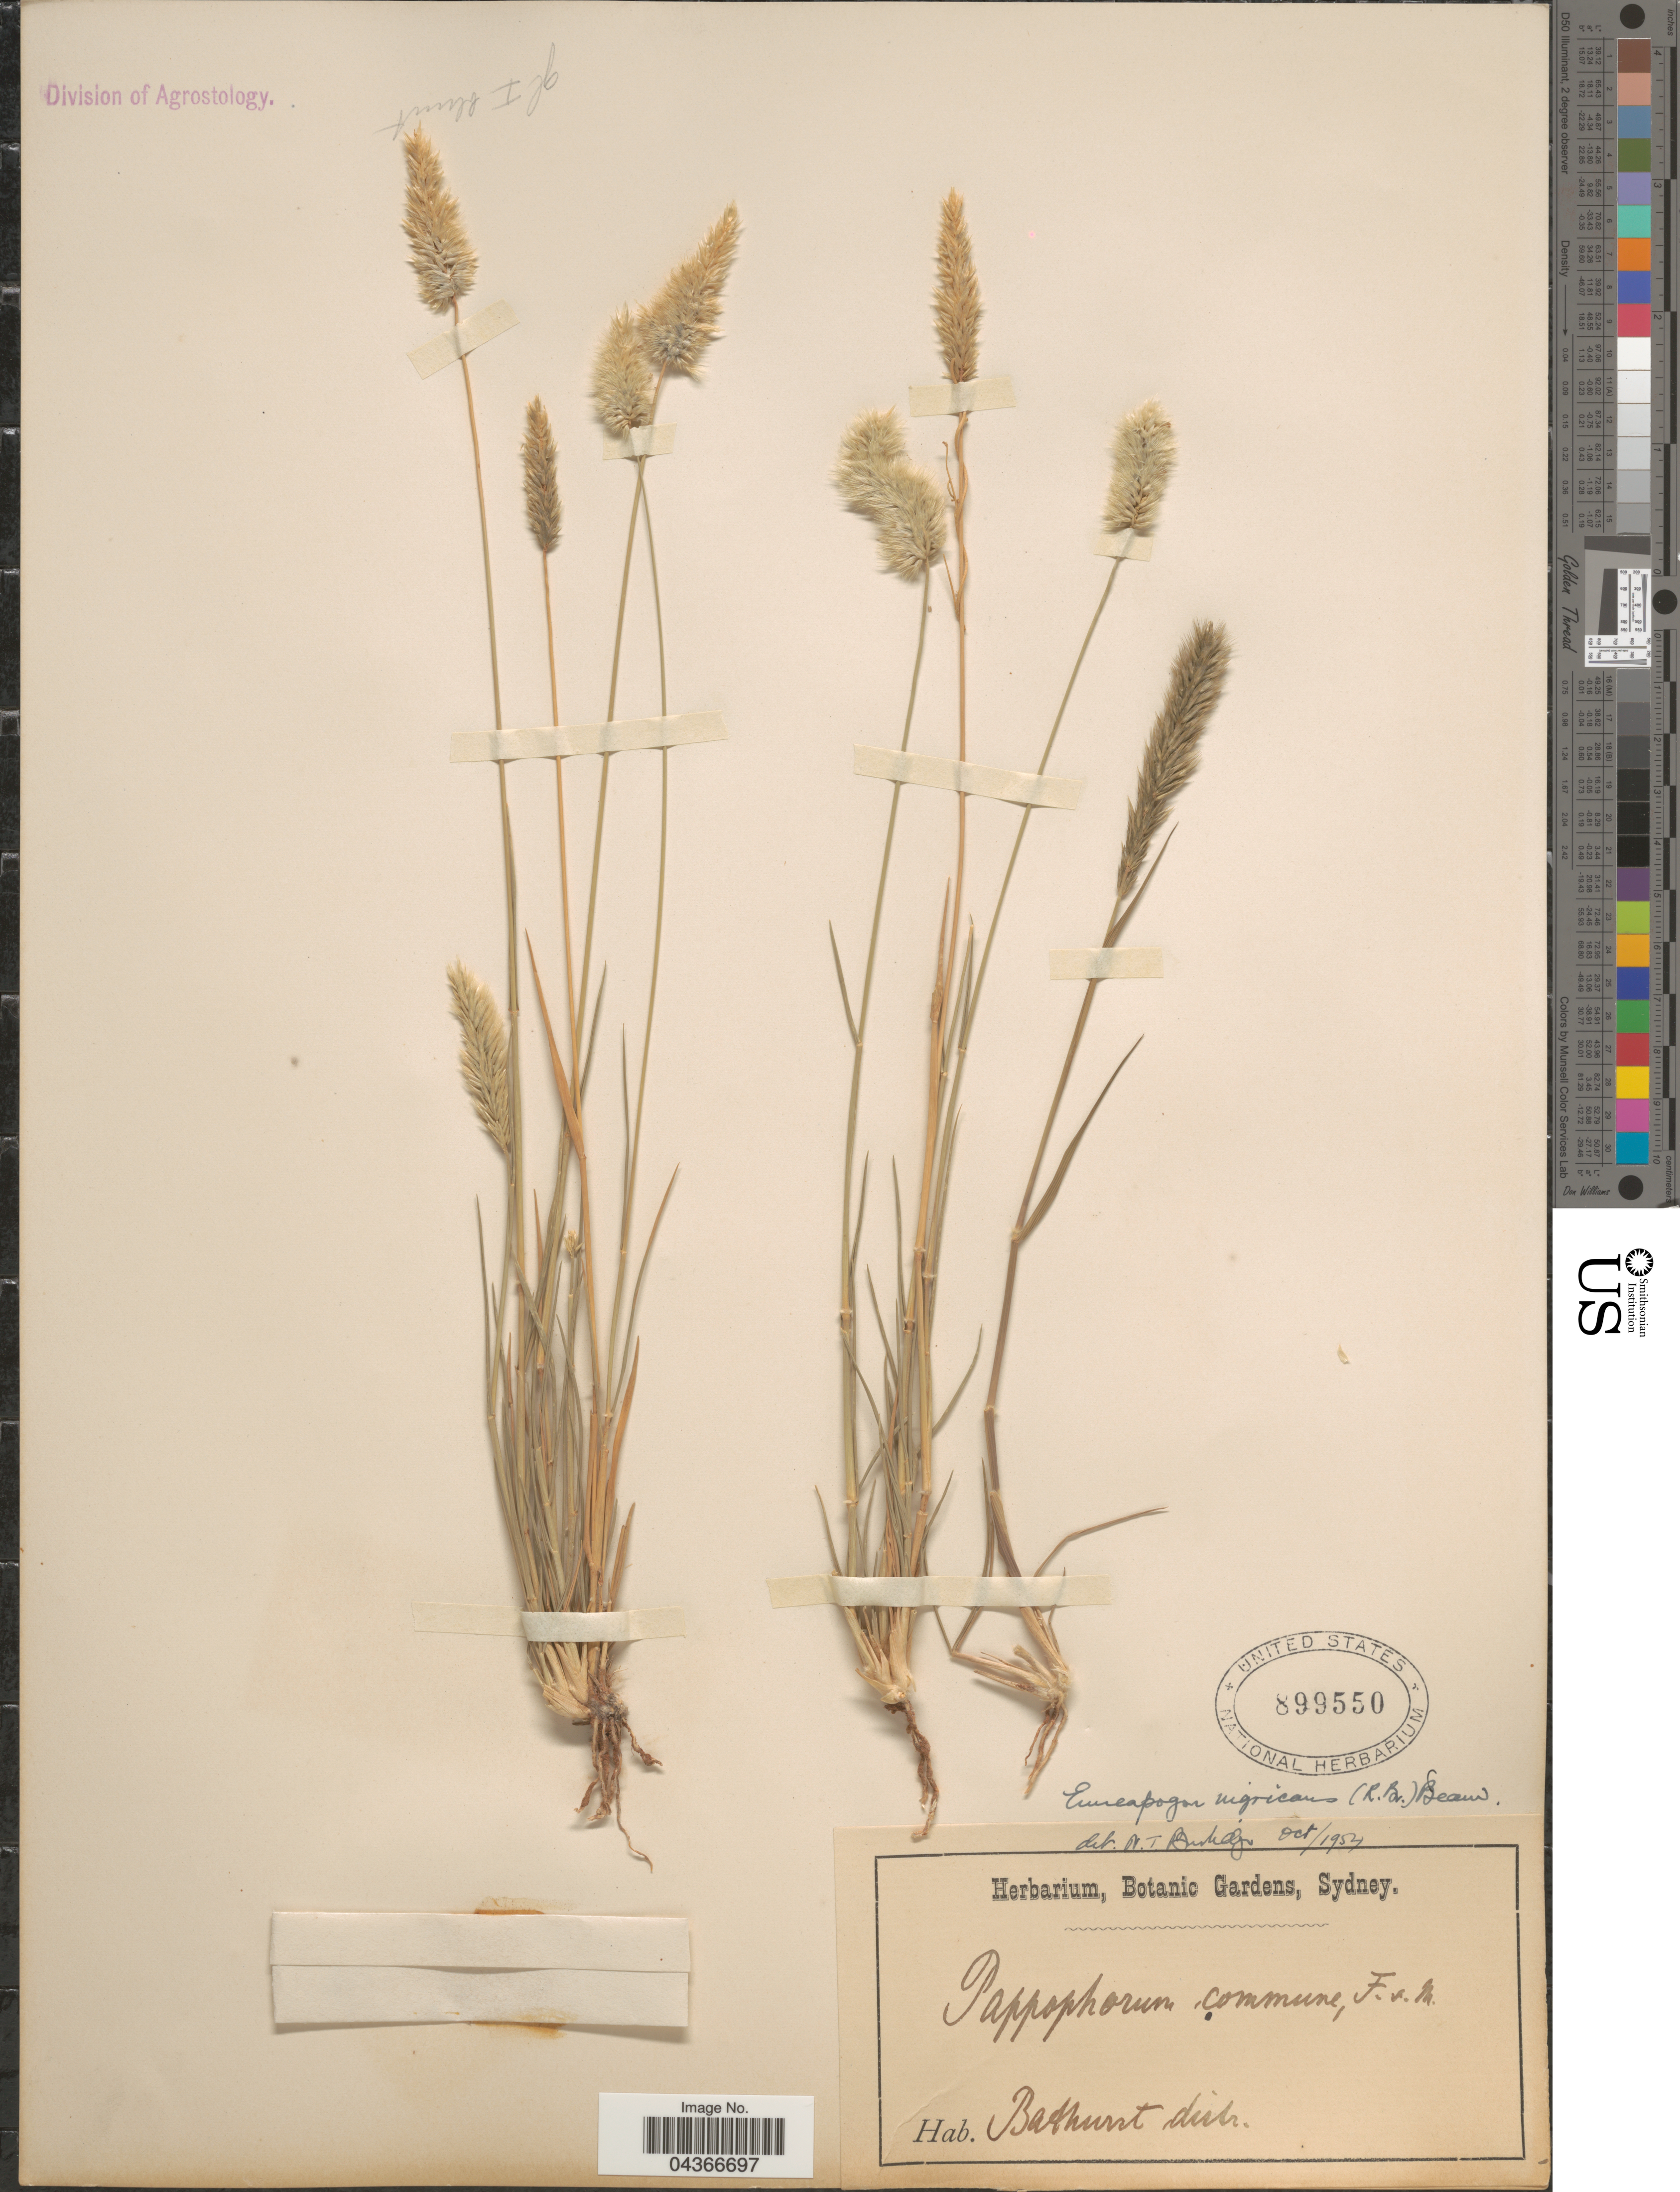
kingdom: Plantae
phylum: Tracheophyta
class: Liliopsida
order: Poales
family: Poaceae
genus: Enneapogon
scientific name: Enneapogon nigricans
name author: (R. Br.) P. Beauv.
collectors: ex Herb. Bot. Gard. Sydney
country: Australia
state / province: New South Wales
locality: Bathurst distr.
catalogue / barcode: US 899550